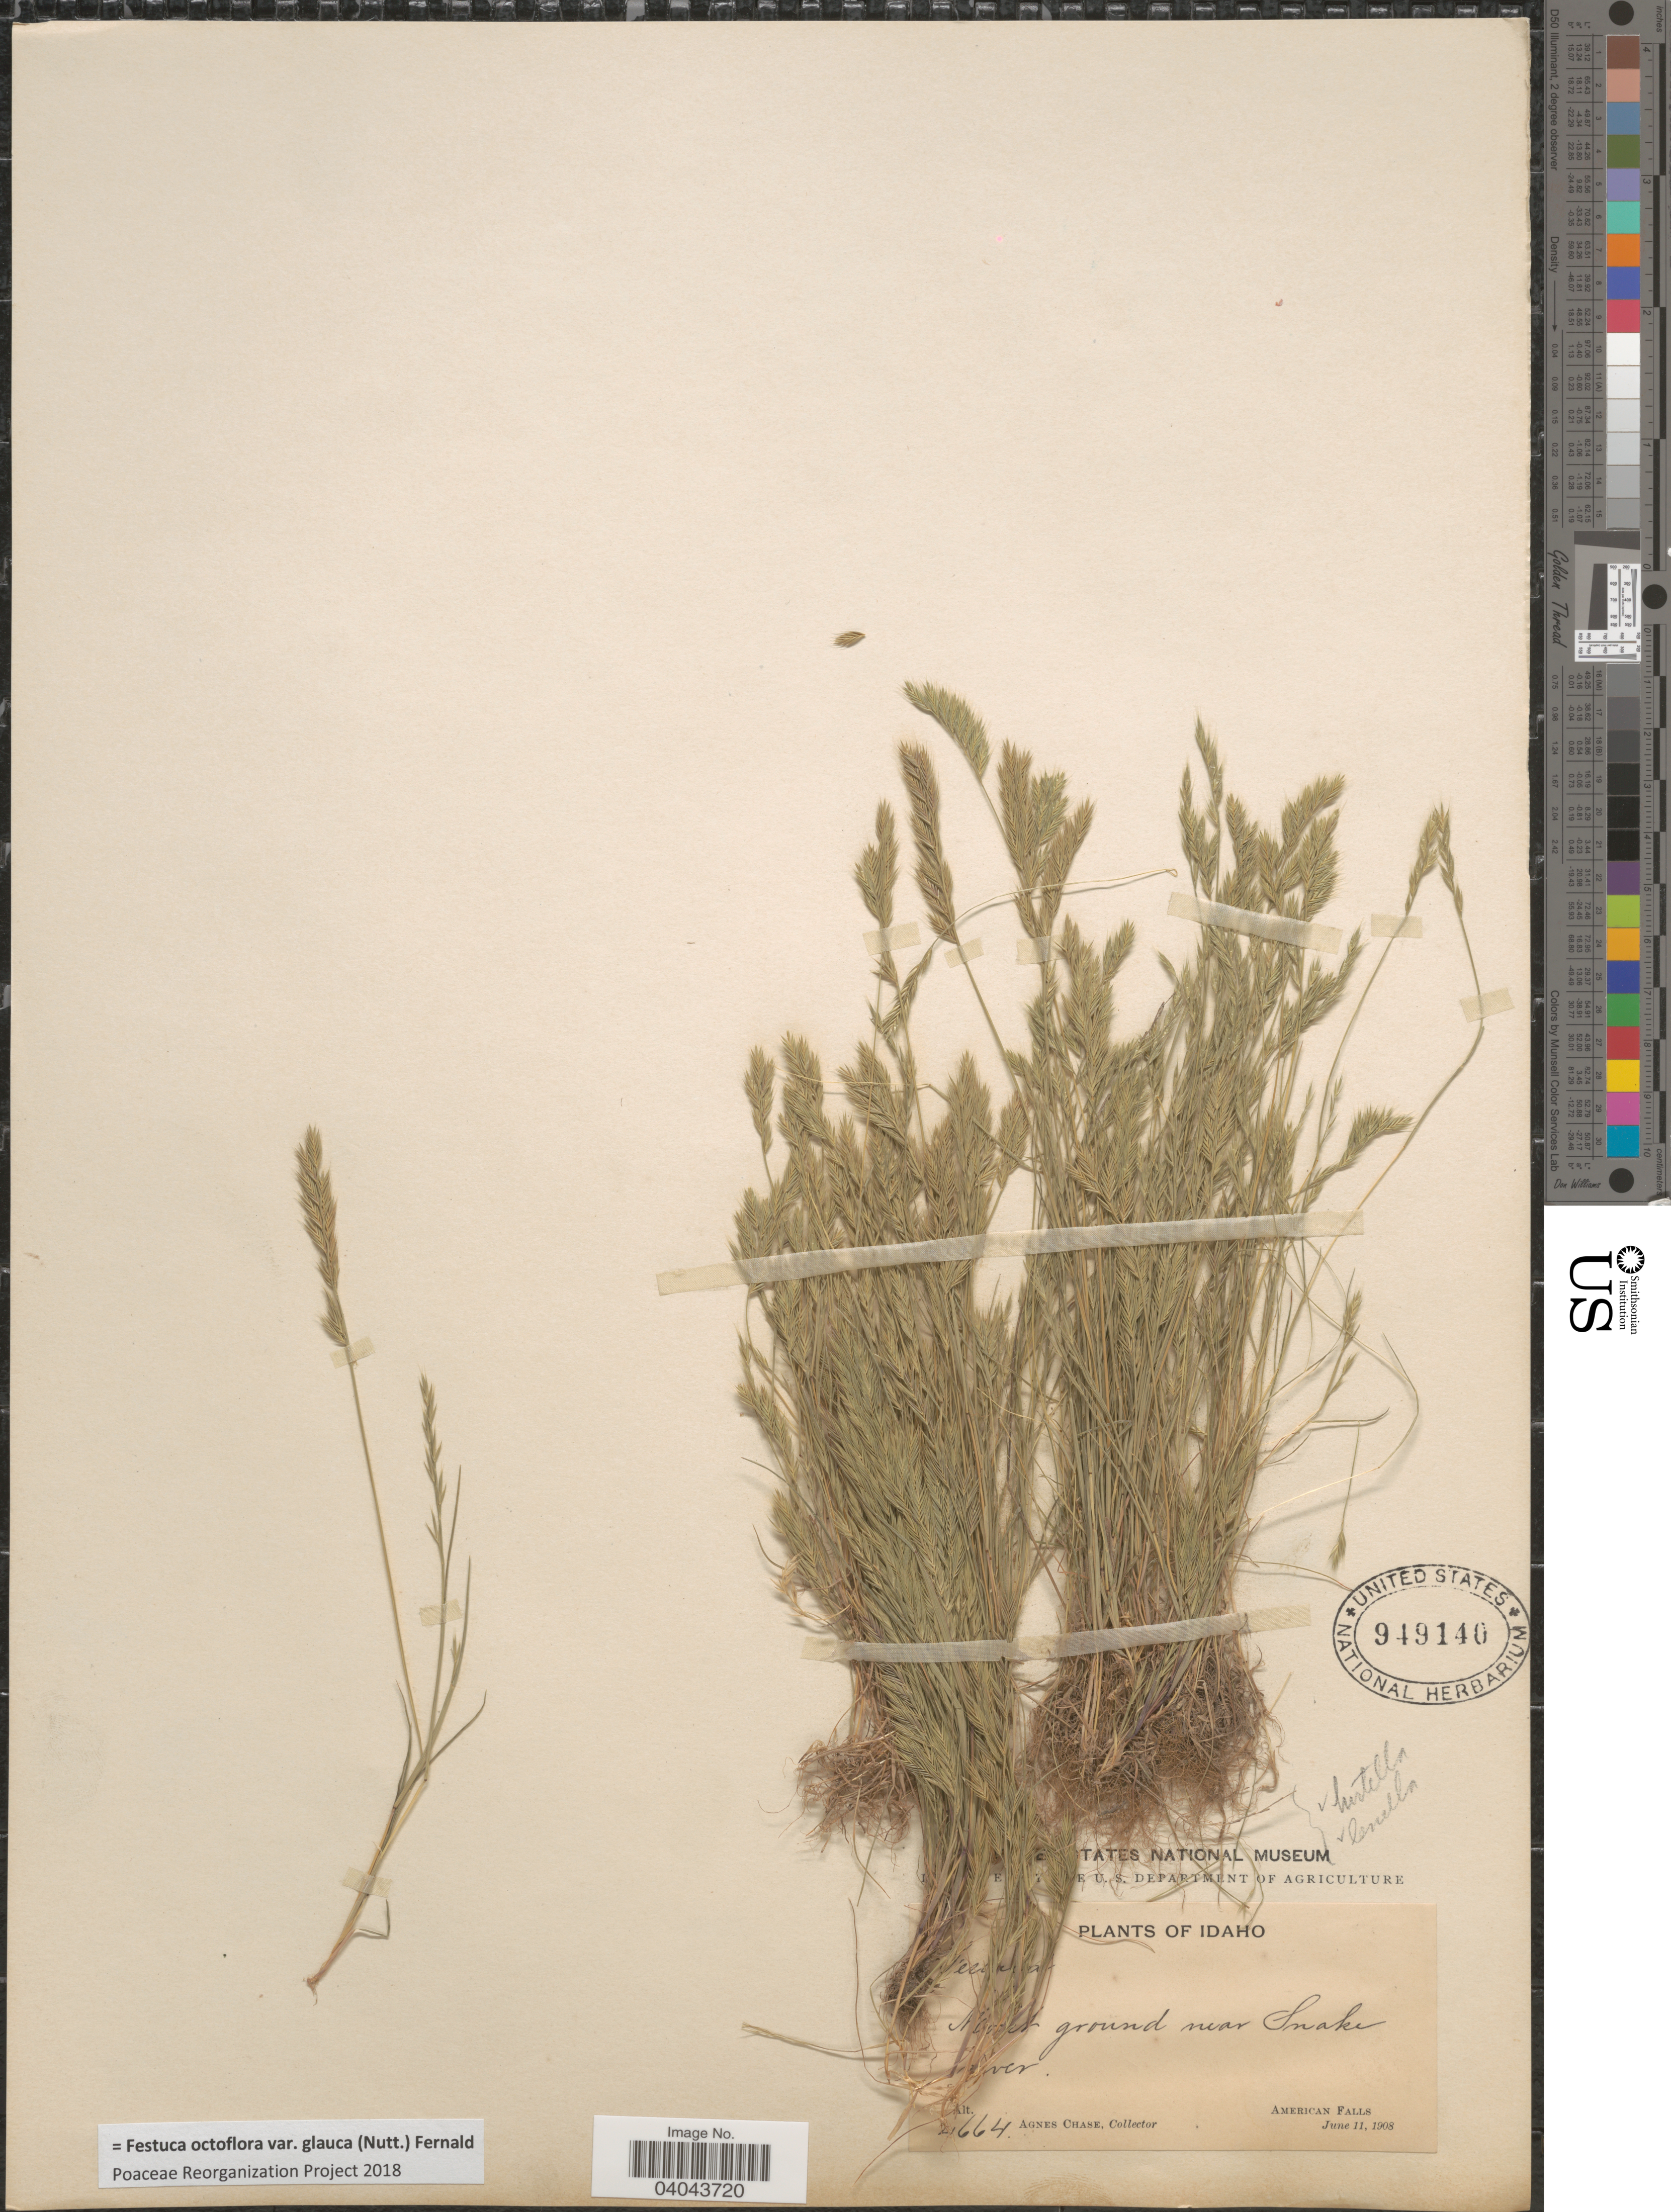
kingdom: Plantae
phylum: Tracheophyta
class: Liliopsida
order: Poales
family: Poaceae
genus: Festuca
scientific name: Festuca octoflora var. glauca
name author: (Nutt.) Fernald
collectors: A. Chase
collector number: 21664*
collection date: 1908-06-11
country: United States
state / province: Idaho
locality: Near Snake River. American Falls.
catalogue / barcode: US 949140